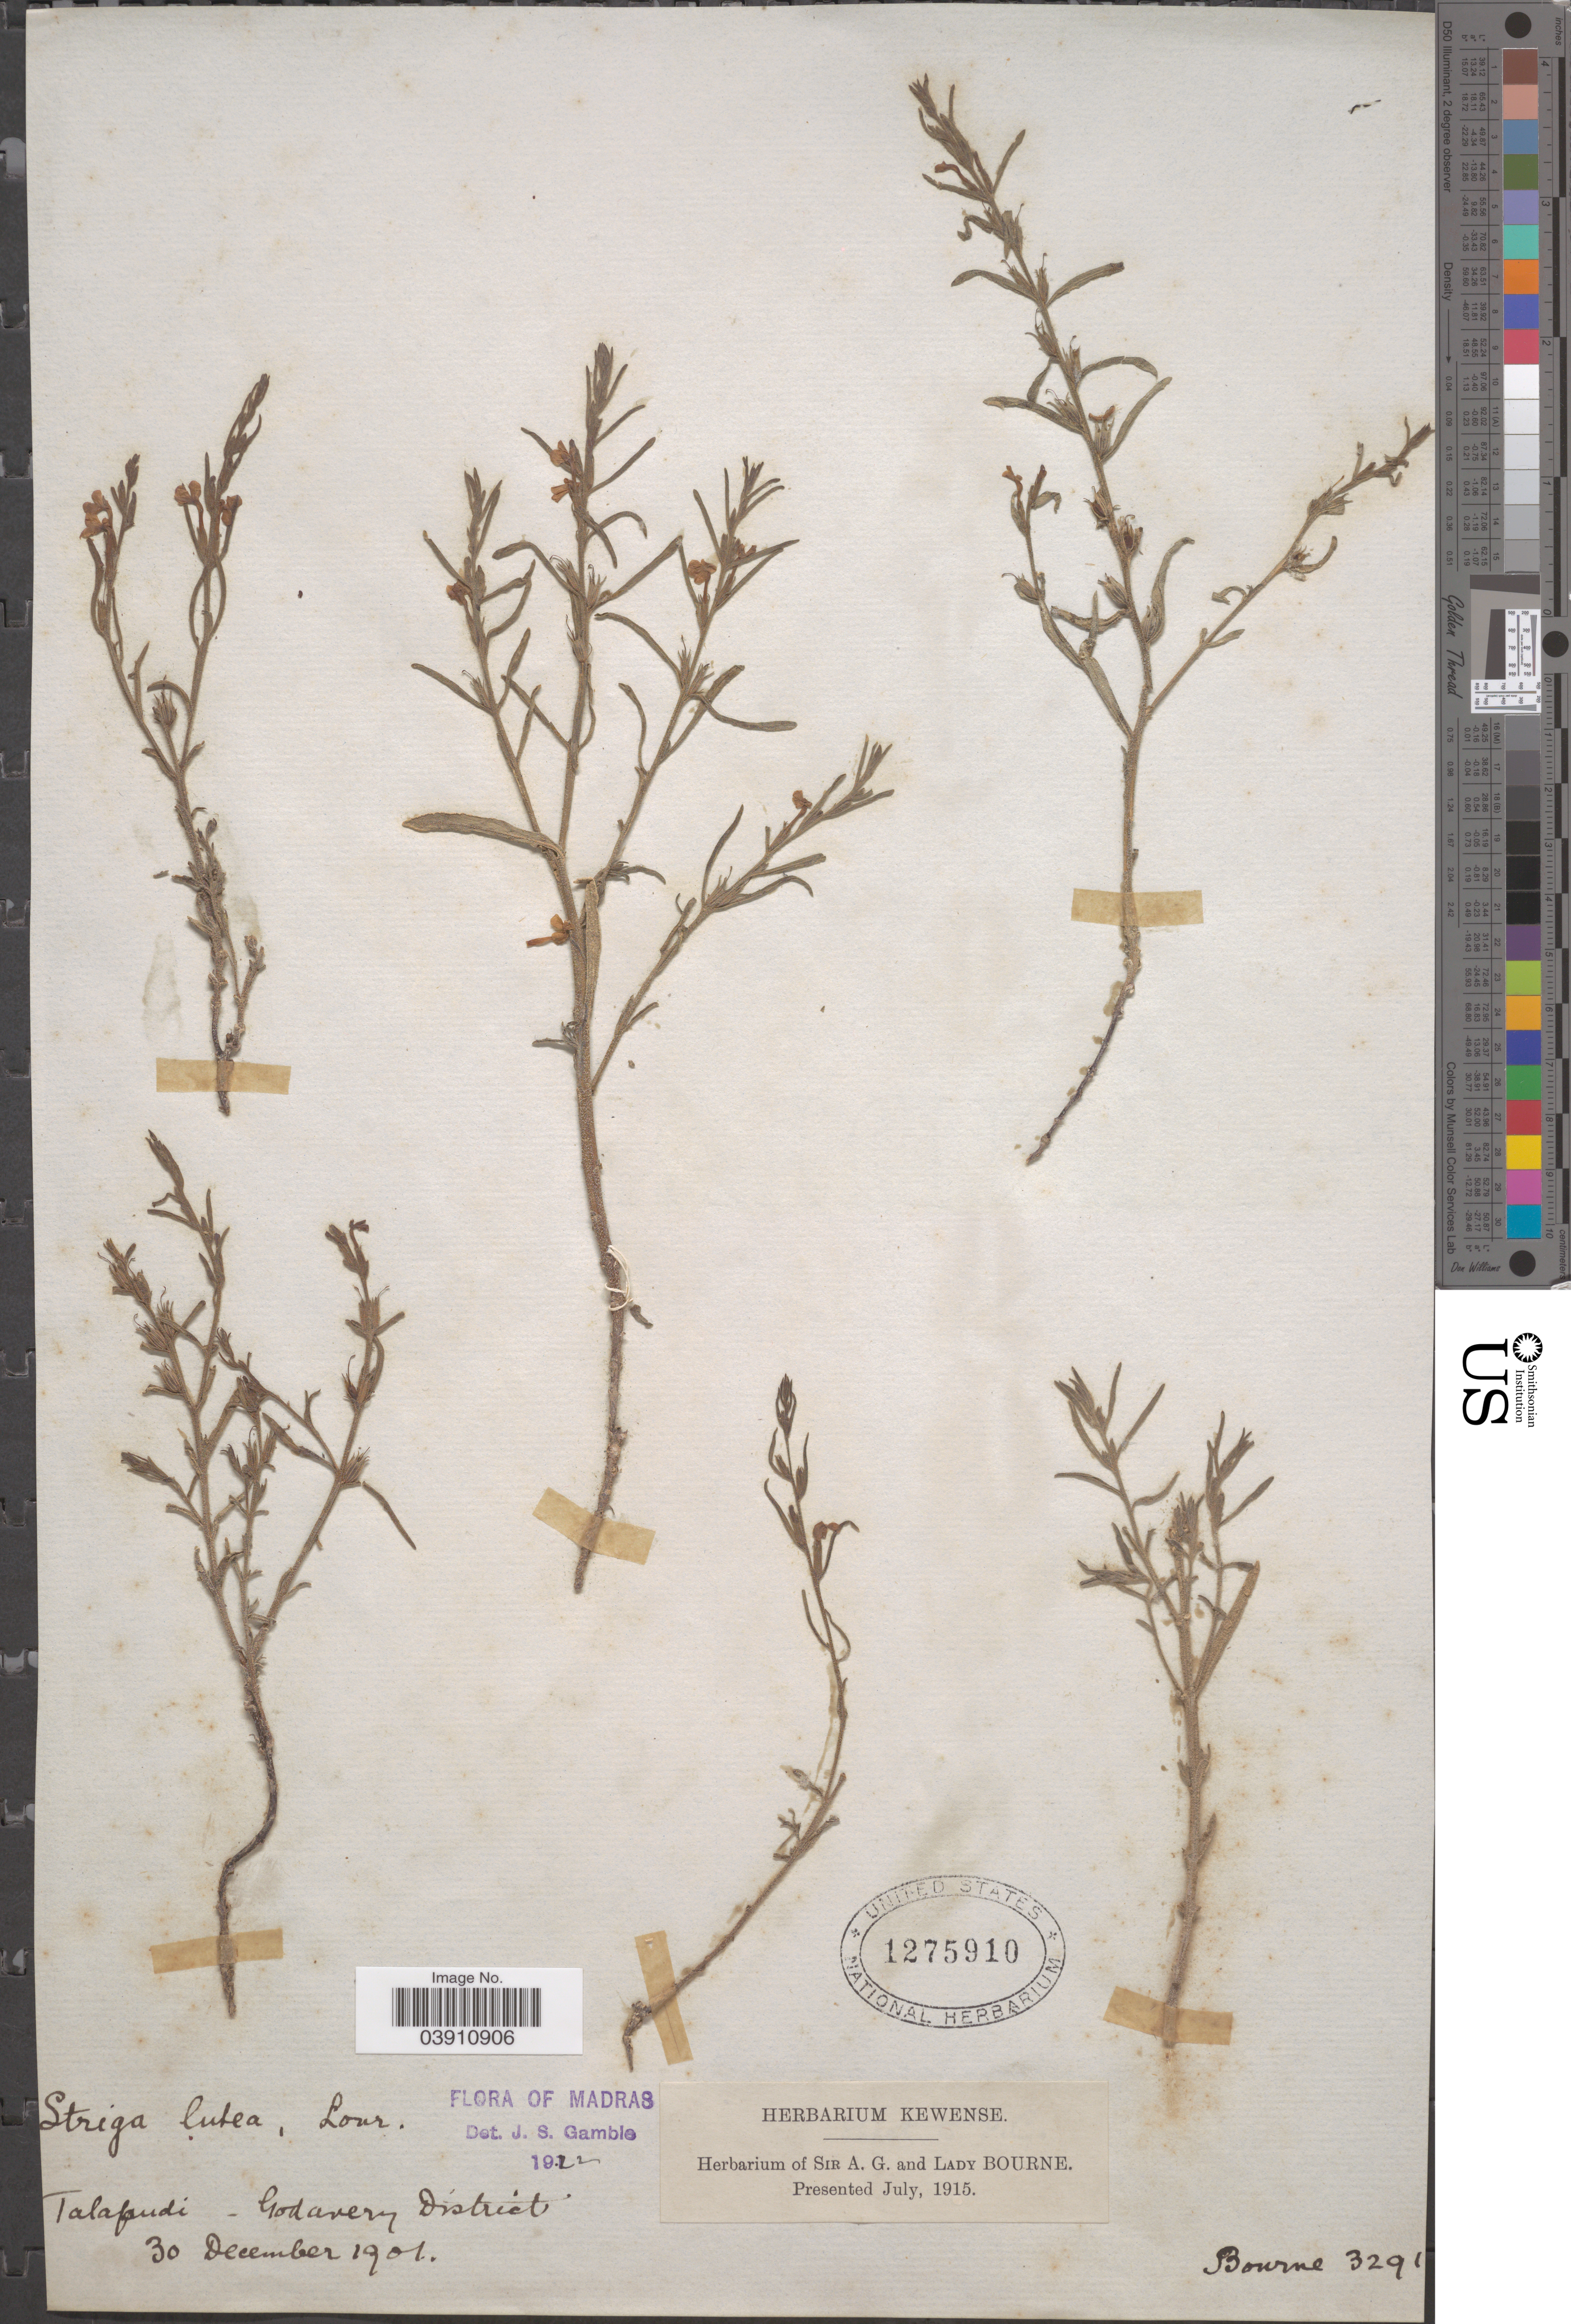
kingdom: Plantae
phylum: Tracheophyta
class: Magnoliopsida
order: Lamiales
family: Orobanchaceae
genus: Striga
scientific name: Striga lutea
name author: Lour.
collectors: -- Bourne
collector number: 3291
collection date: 1901-12-30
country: India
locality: Madras. Talapudi - Godavery District.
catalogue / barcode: US 1275910